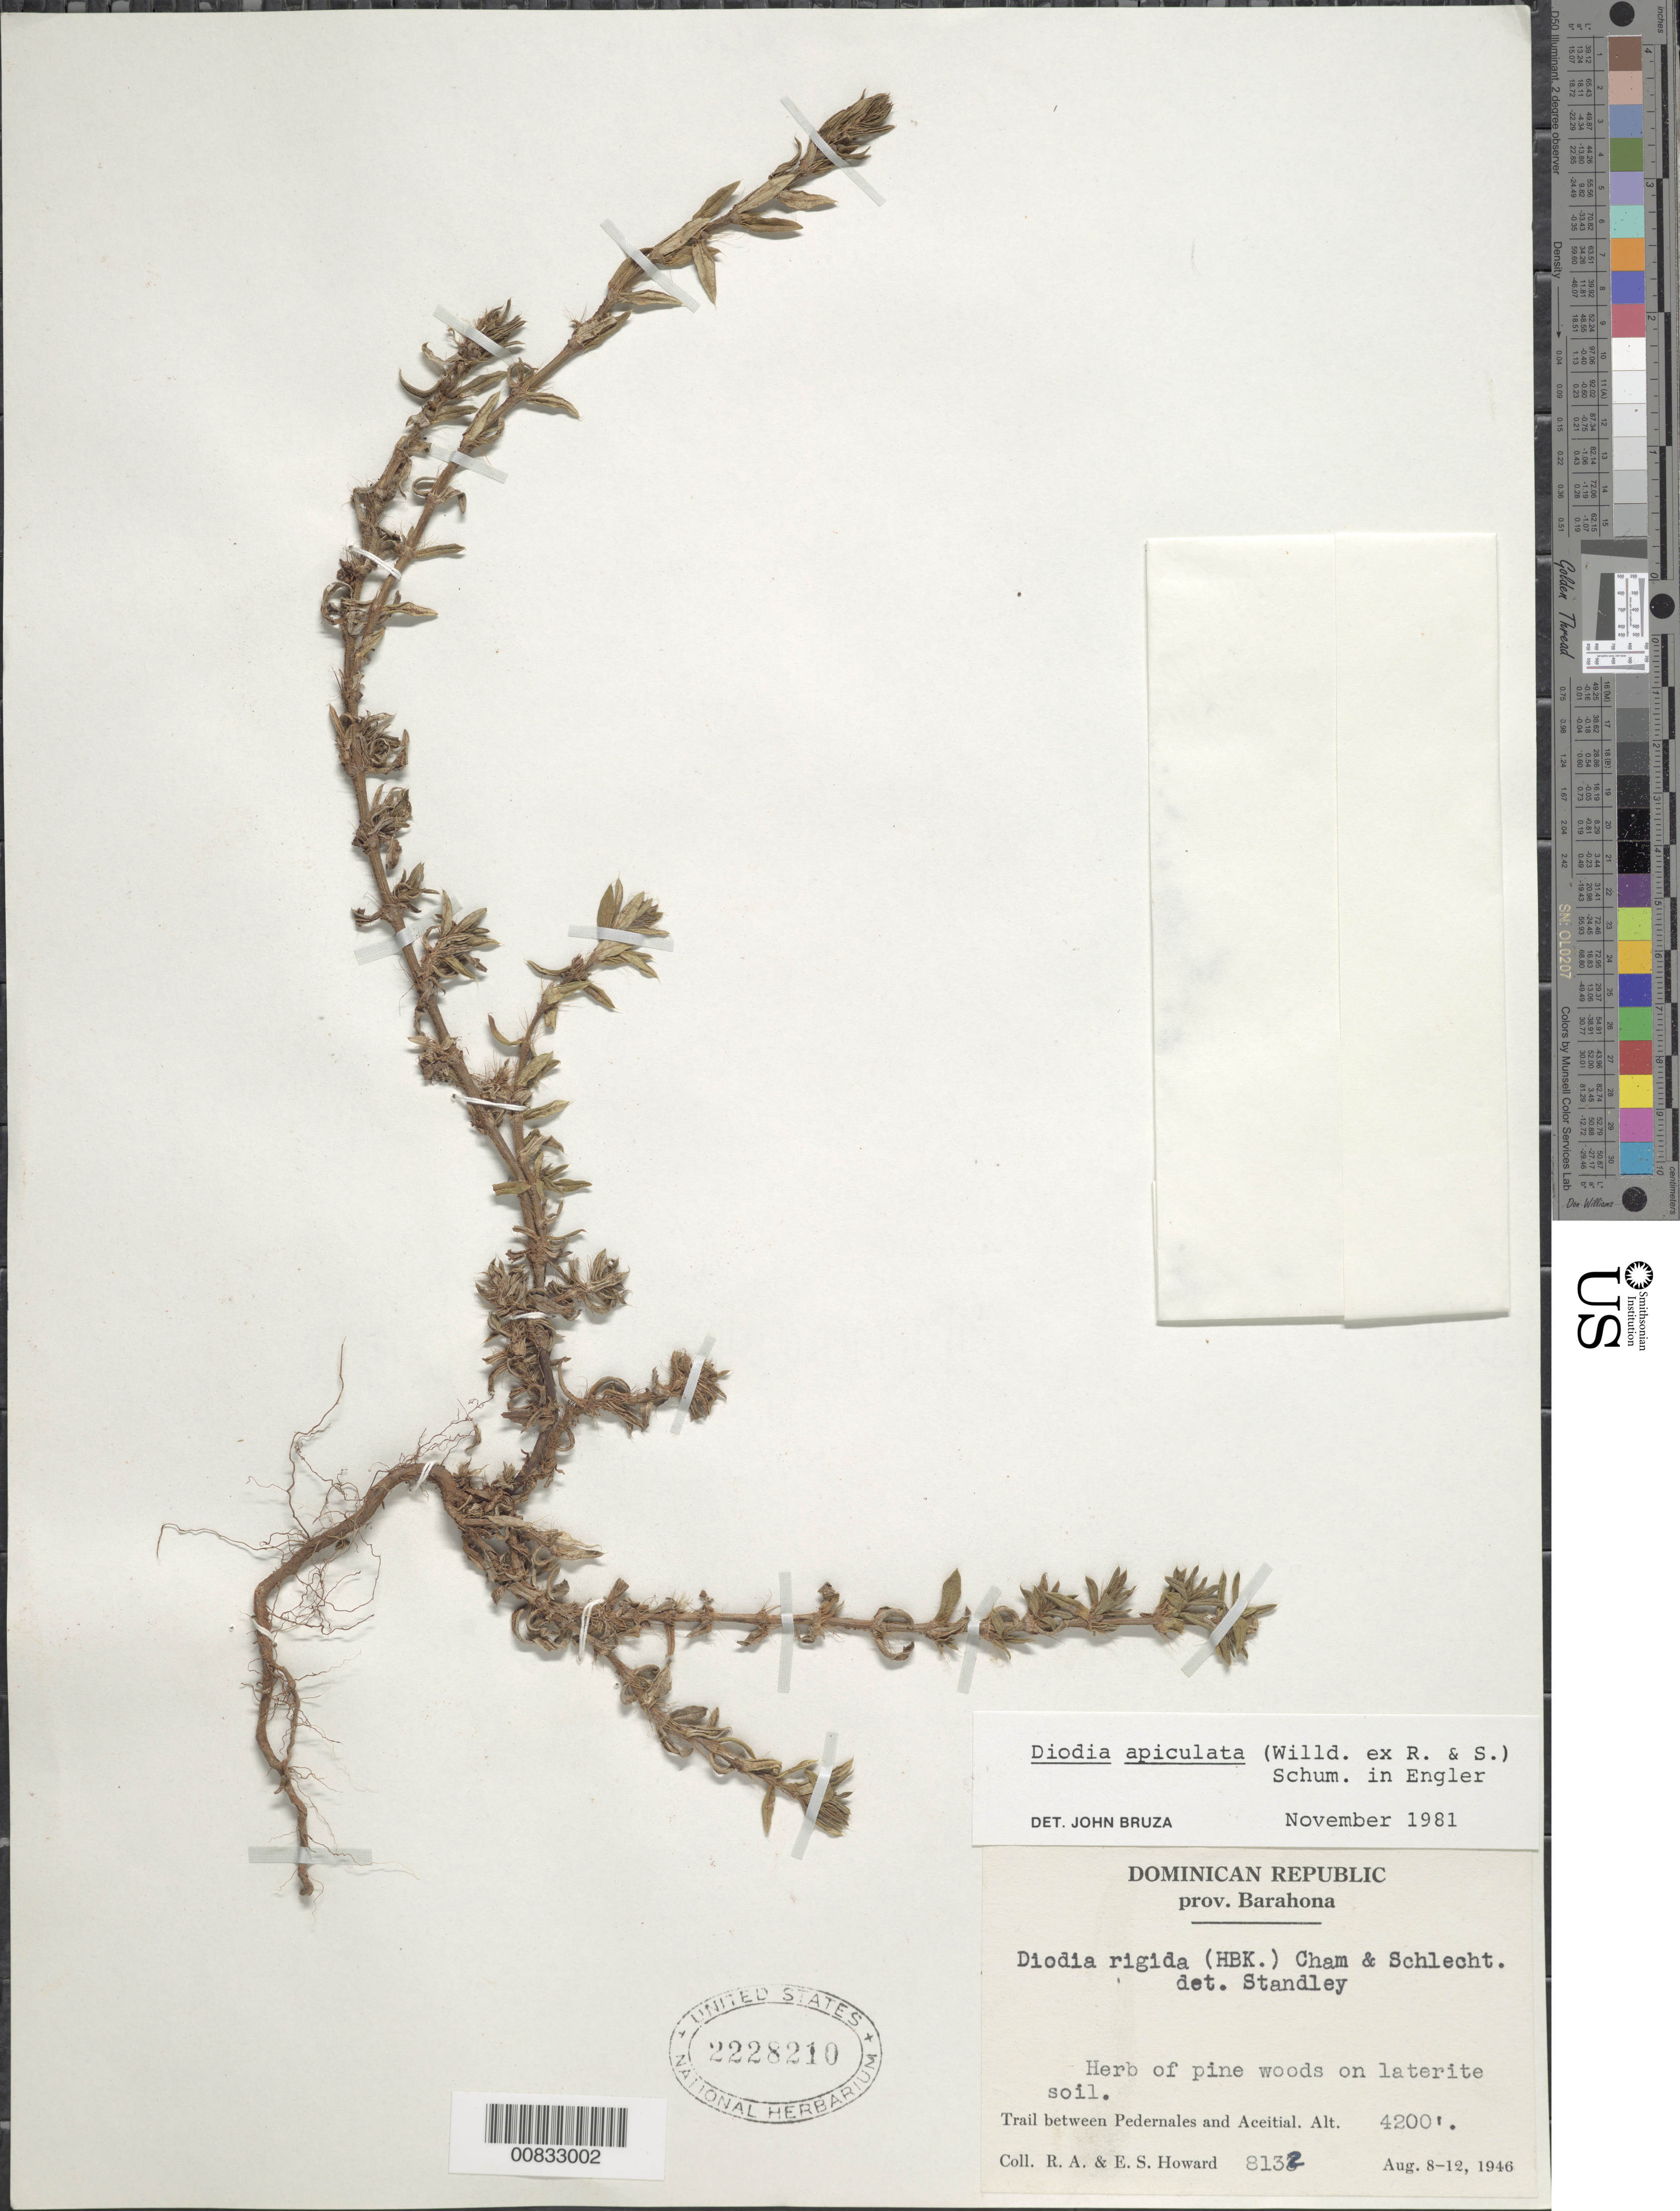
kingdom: Plantae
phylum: Tracheophyta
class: Magnoliopsida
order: Gentianales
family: Rubiaceae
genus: Diodella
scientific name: Diodella apiculata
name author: (Willd. ex Roem. & Schult.) Delprete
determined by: Bruza, J.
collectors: R. A. Howard & E. S. Howard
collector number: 8132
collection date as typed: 08 Aug 1946 to 12 Aug 1946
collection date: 1946-08-08/1946-08-12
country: Dominican Republic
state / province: Barahona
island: Hispaniola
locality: Trail between Pedernales and Aceitial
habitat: Pine woods on laterite soil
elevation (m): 1280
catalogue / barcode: US 2228210